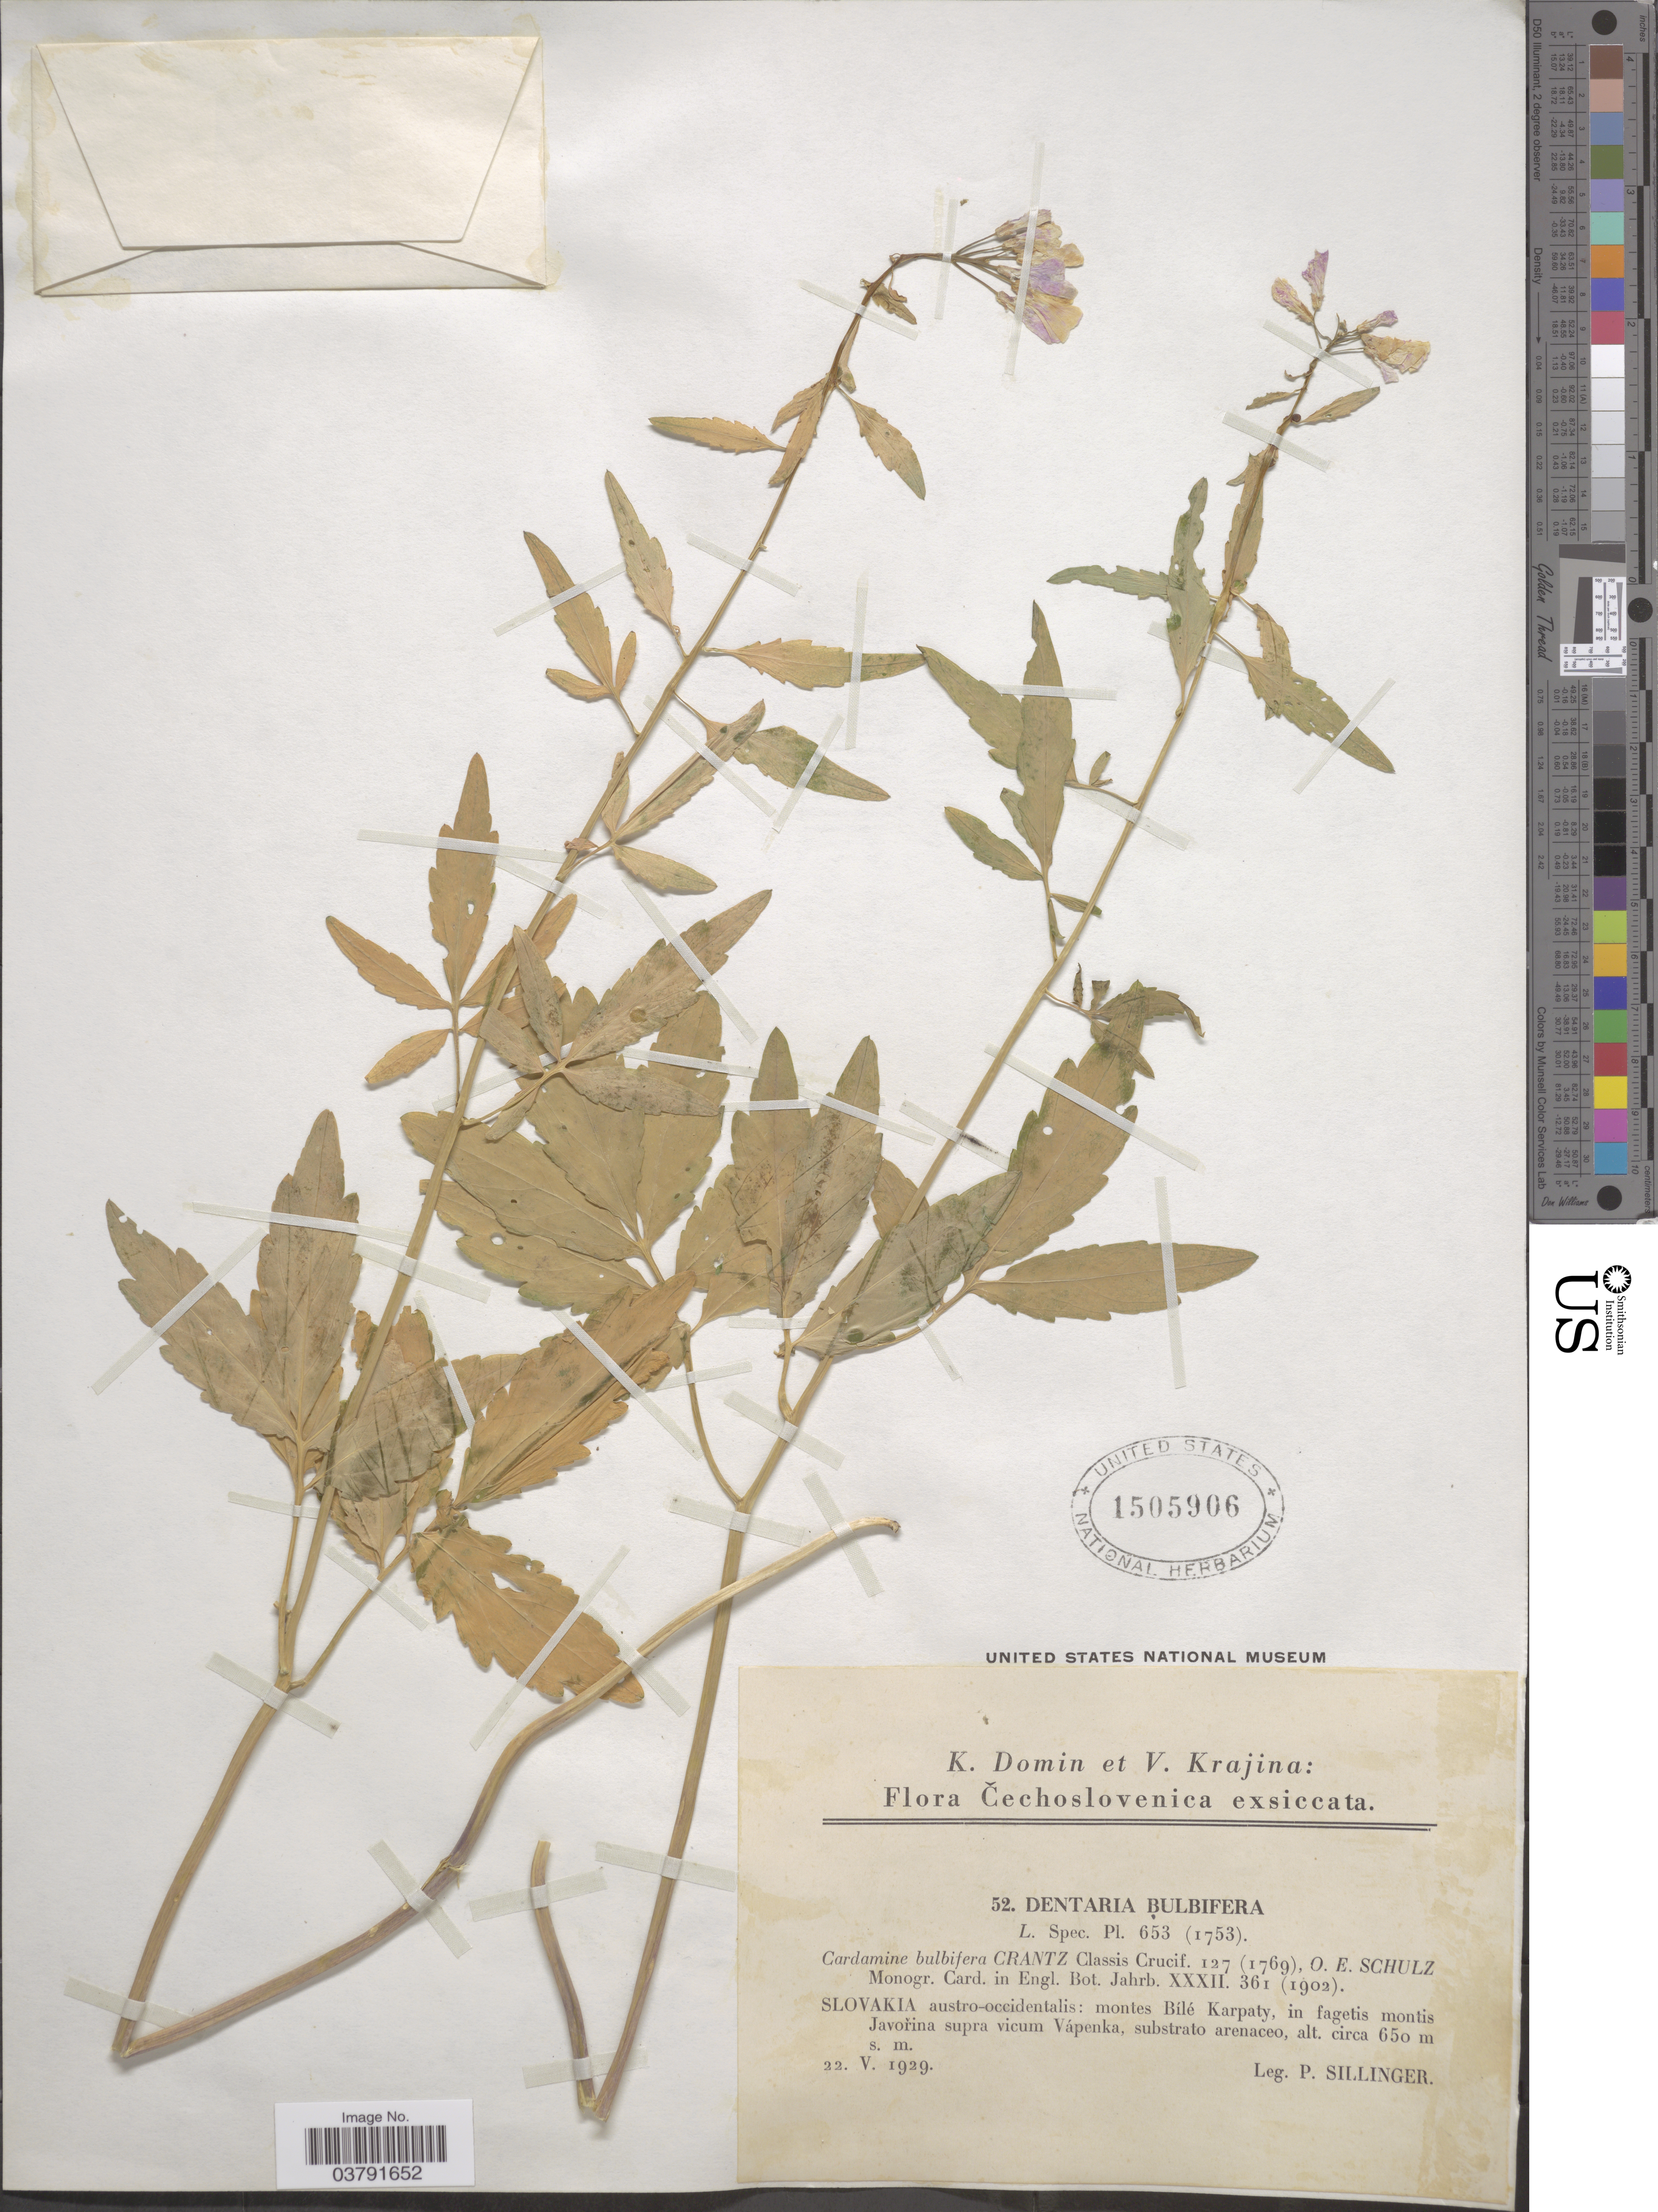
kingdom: Plantae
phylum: Tracheophyta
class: Magnoliopsida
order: Brassicales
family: Brassicaceae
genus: Dentaria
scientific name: Dentaria bulbifera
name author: L.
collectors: P. Sillinger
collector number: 52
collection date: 1929-05-22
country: Czechia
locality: Čechoslovenica. Austro-occidentalis: montes Bilé Karpanty, in fagtis montis Javřina supra vicum Vápenka, substrato arenaceo.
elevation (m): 650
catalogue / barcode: US 1505906